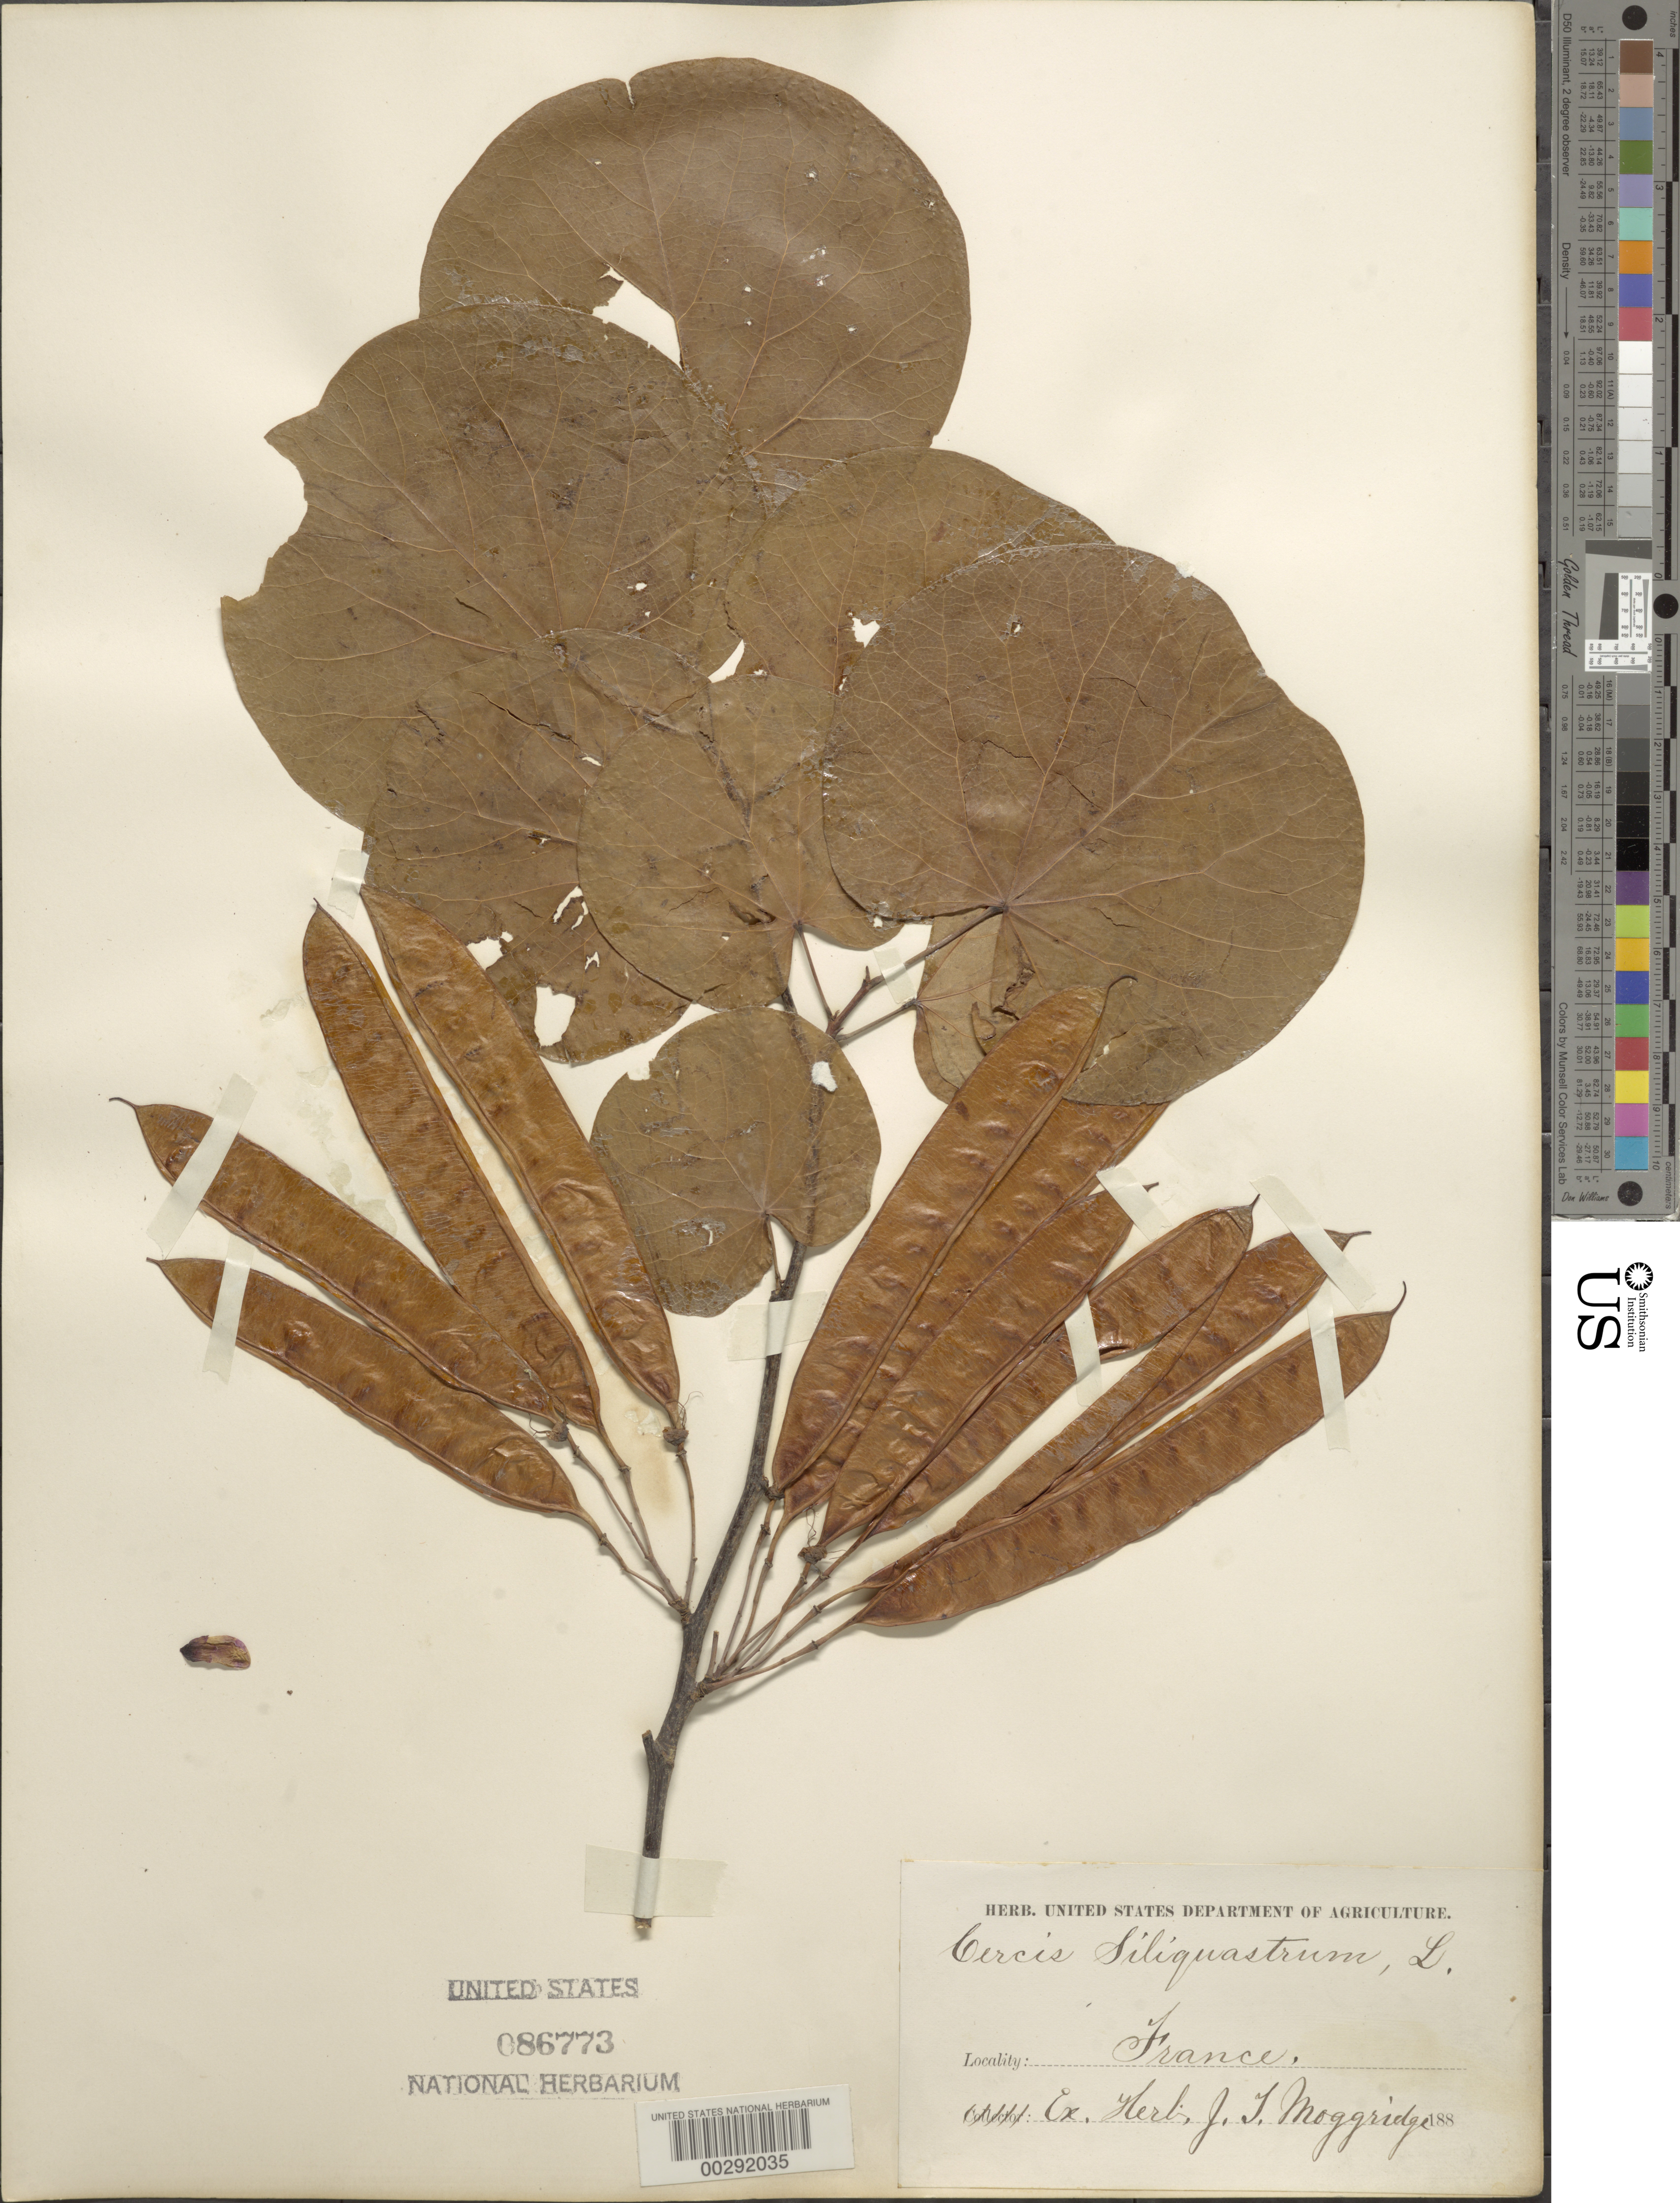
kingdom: Plantae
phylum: Tracheophyta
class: Magnoliopsida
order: Fabales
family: Fabaceae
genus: Cercis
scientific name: Cercis siliquastrum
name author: L.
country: France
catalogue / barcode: US 86773